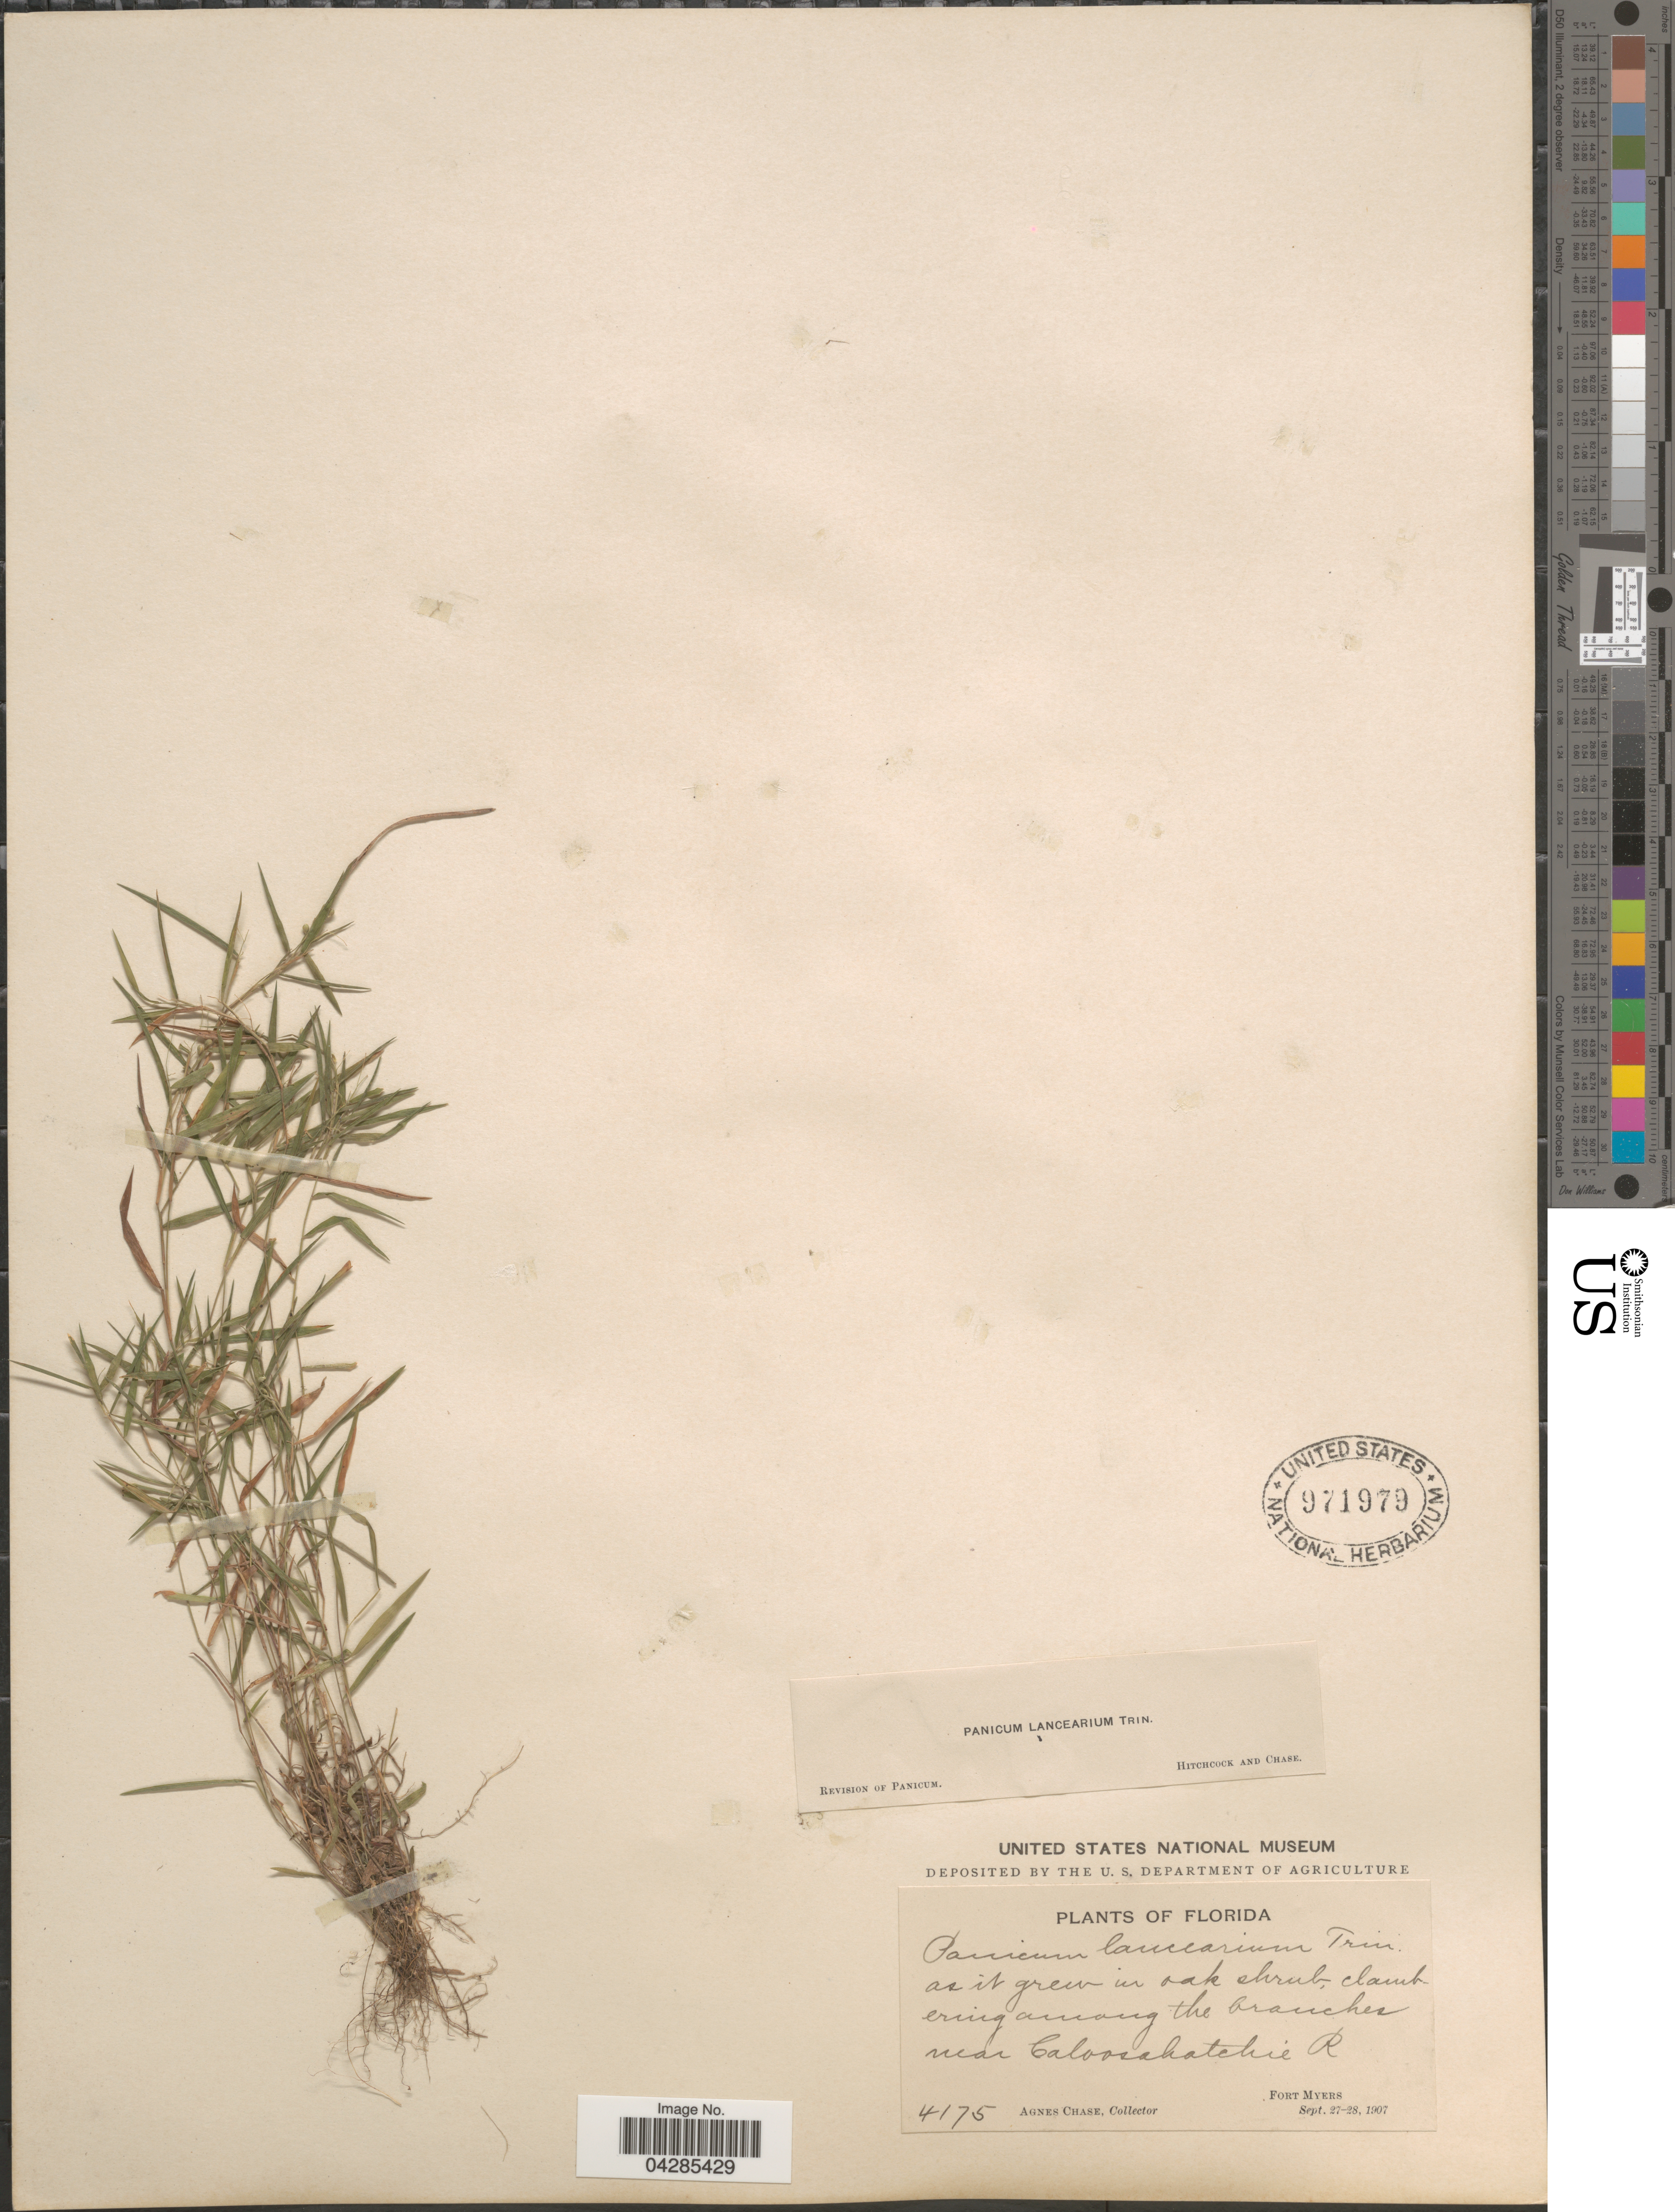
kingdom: Plantae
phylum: Tracheophyta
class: Liliopsida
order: Poales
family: Poaceae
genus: Dichanthelium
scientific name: Dichanthelium portoricense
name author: (Desv. ex Ham.) B.F. Hansen & Wunderlin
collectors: A. Chase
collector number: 4175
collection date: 1907-09-27/1907-09-28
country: United States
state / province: Florida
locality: Near Caloosahatchie R. Fort Myers.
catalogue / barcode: US 971979